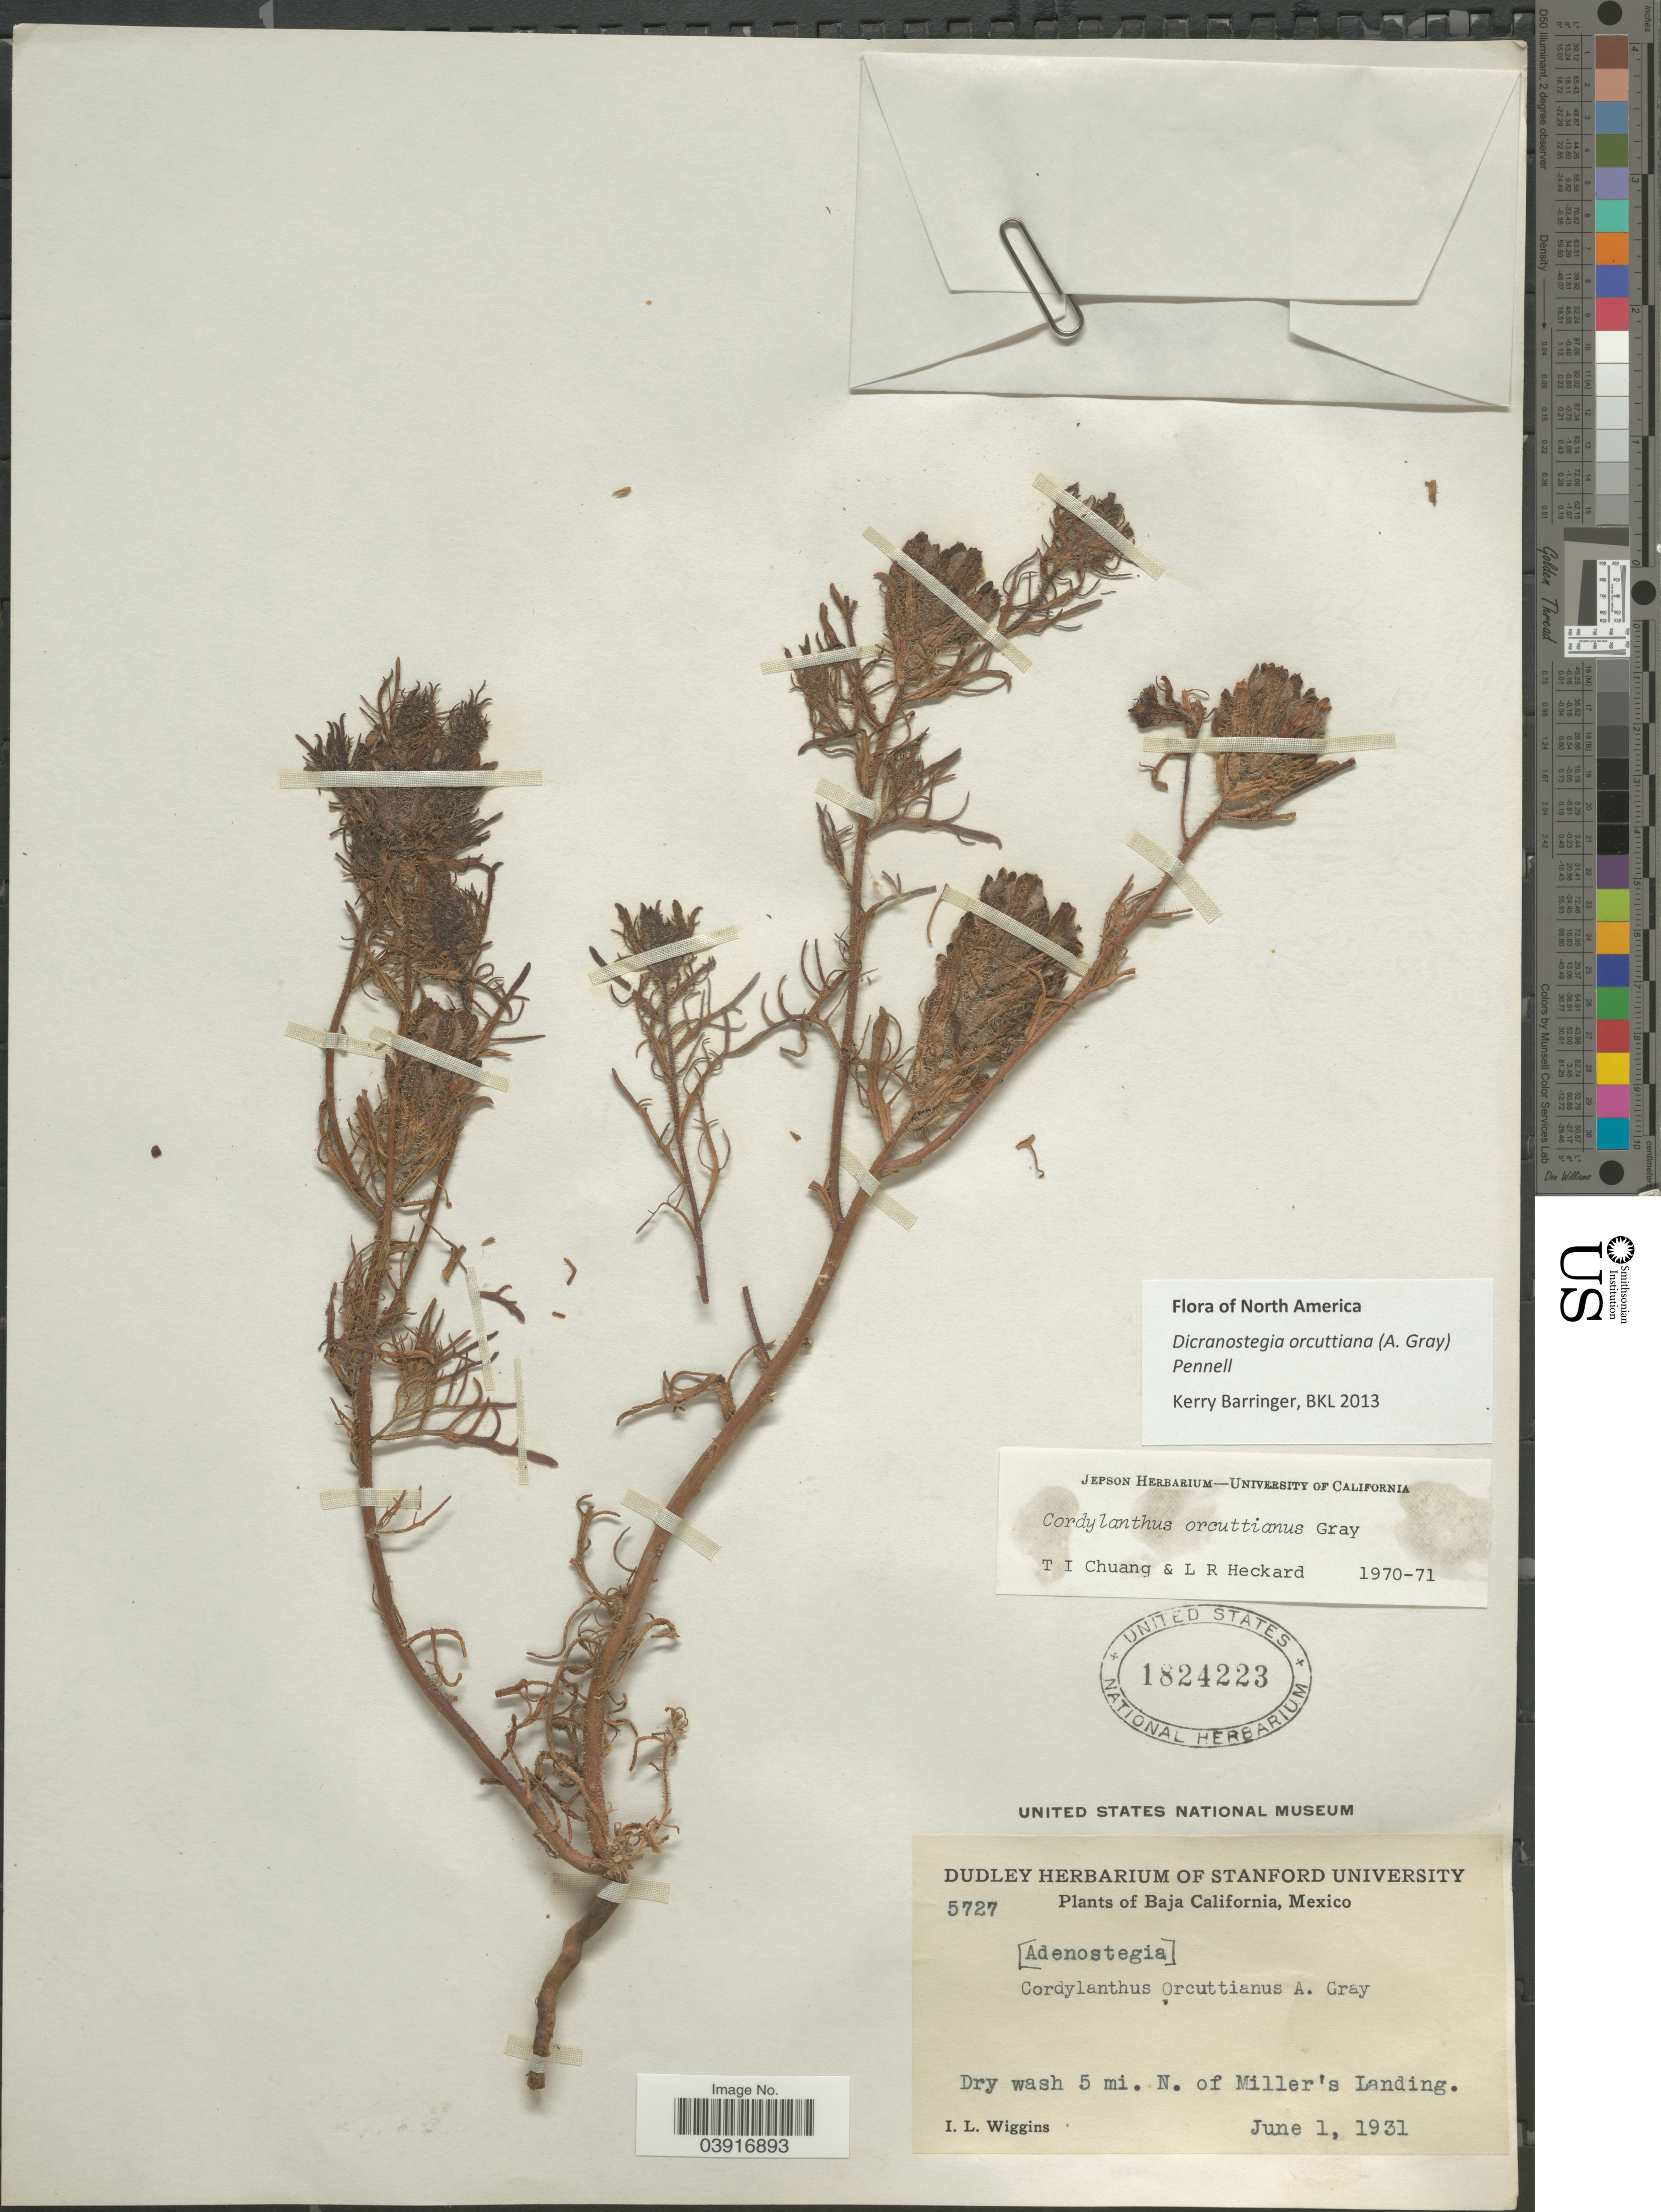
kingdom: Plantae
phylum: Tracheophyta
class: Magnoliopsida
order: Lamiales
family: Orobanchaceae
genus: Dicranostegia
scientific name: Dicranostegia orcuttiana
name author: (A. Gray) Pennell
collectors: I. L. Wiggins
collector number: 5727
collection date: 1931-06-01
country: Mexico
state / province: Baja California Norte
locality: Dry wash 5 mi. N. of Miller's Landing.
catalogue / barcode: US 1824223